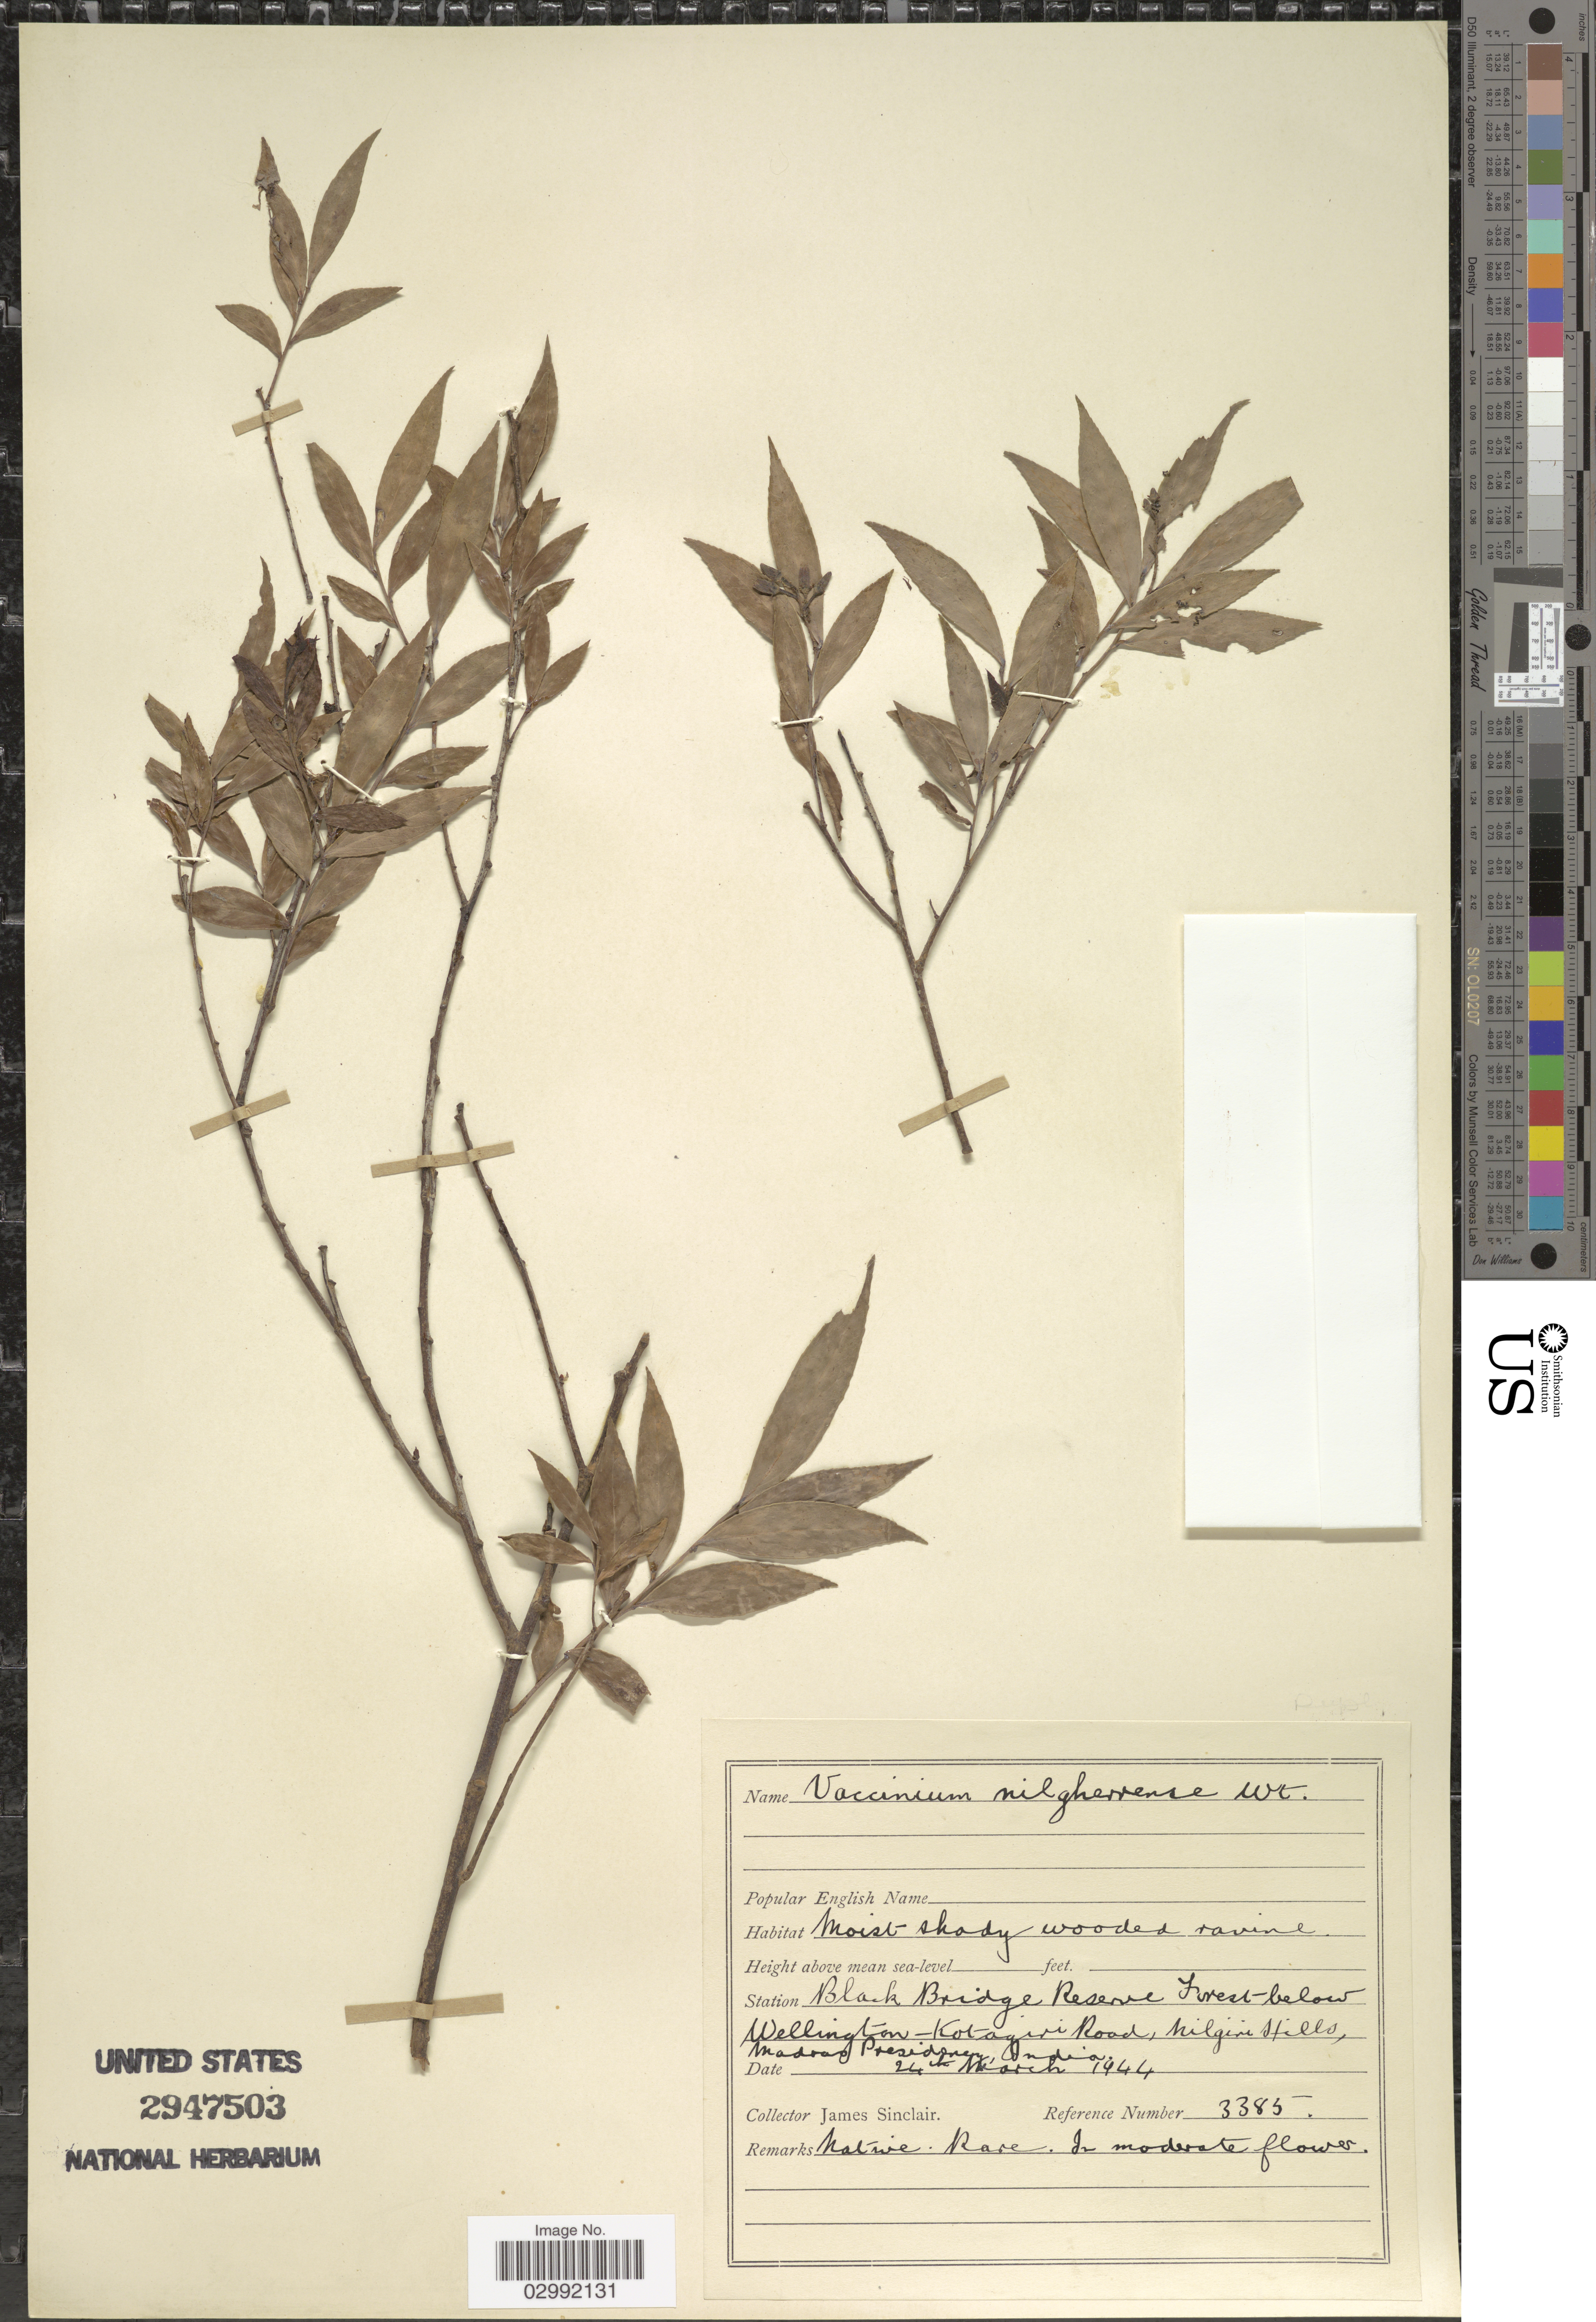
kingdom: Plantae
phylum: Tracheophyta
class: Magnoliopsida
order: Ericales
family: Ericaceae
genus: Vaccinium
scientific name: Vaccinium neilgherrense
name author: Wight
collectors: J. Sinclair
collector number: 3385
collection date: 1944-03-24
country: India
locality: Station Black Bridge Reserve Forest - below Wellington-Kotagiri Road, Nilgiri Hills, Madras Presidency.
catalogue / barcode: US 2947503